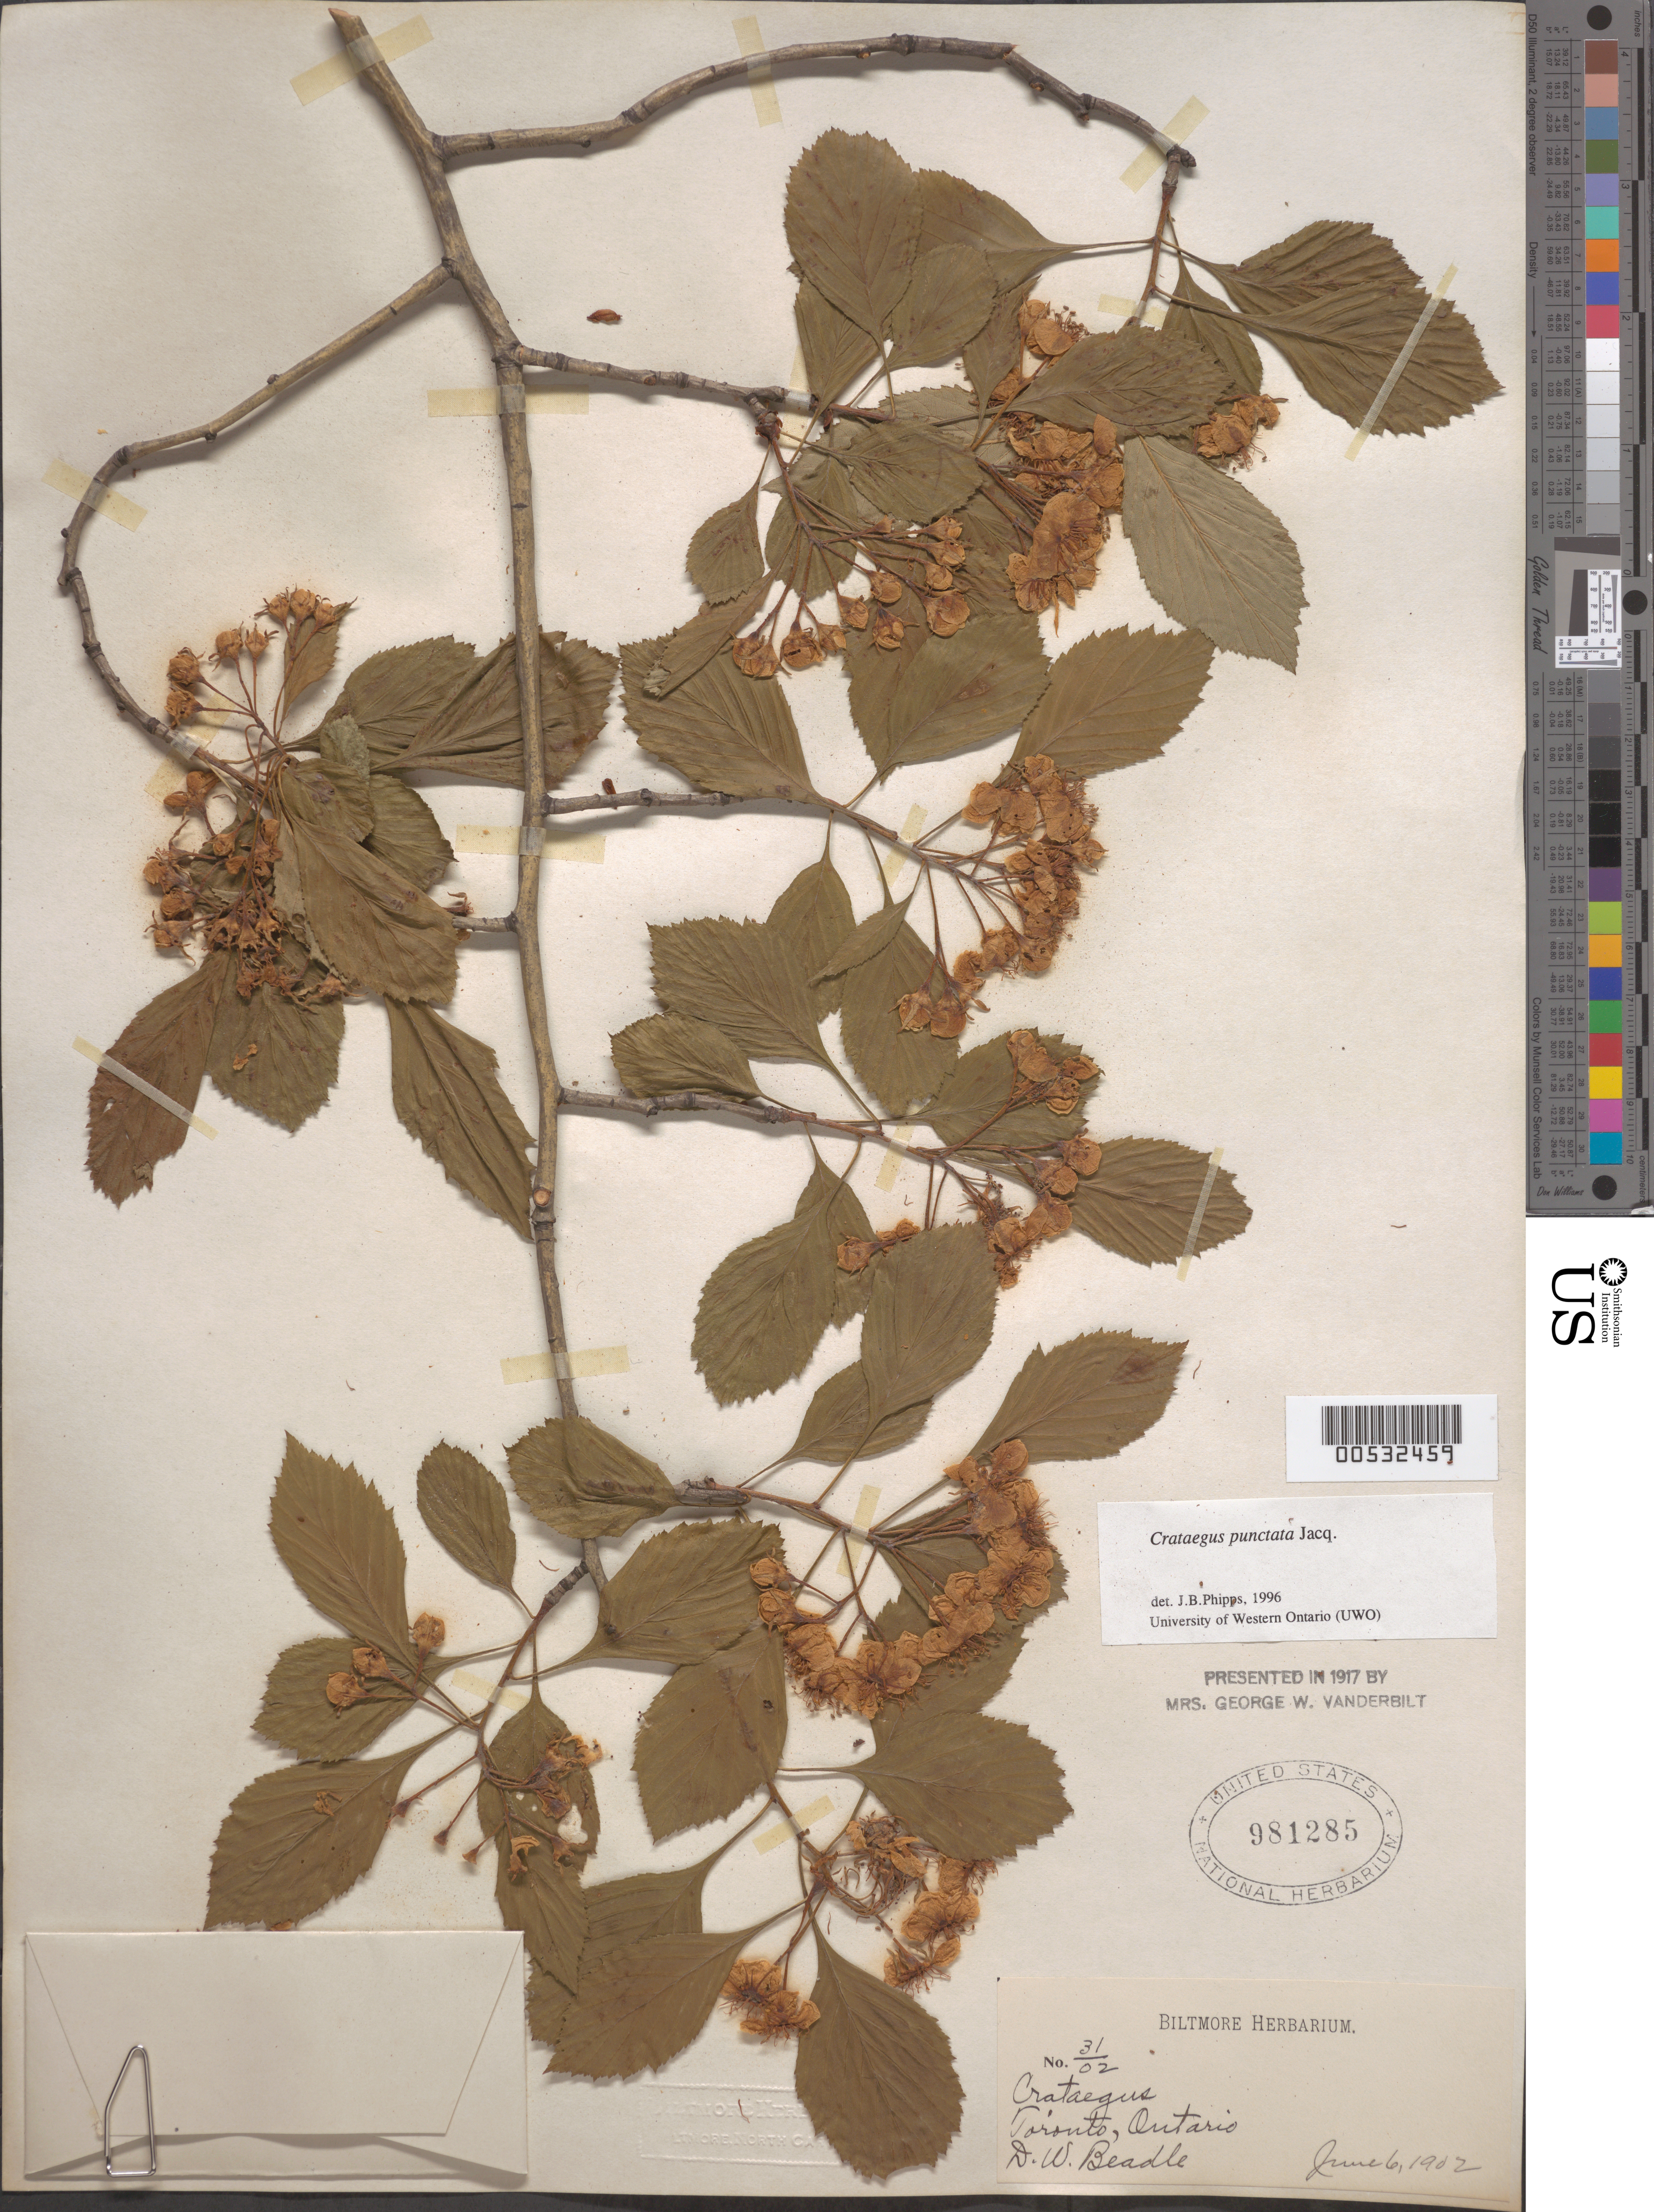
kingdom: Plantae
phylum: Tracheophyta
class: Magnoliopsida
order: Rosales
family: Rosaceae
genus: Crataegus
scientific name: Crataegus punctata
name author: Jacq.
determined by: Phipps, James B., (UWO), University of Western Ontario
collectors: D. Beadle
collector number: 31/02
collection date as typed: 06 Jun 1902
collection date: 1902-06-06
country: Canada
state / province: Ontario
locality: Toronto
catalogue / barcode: US 981285